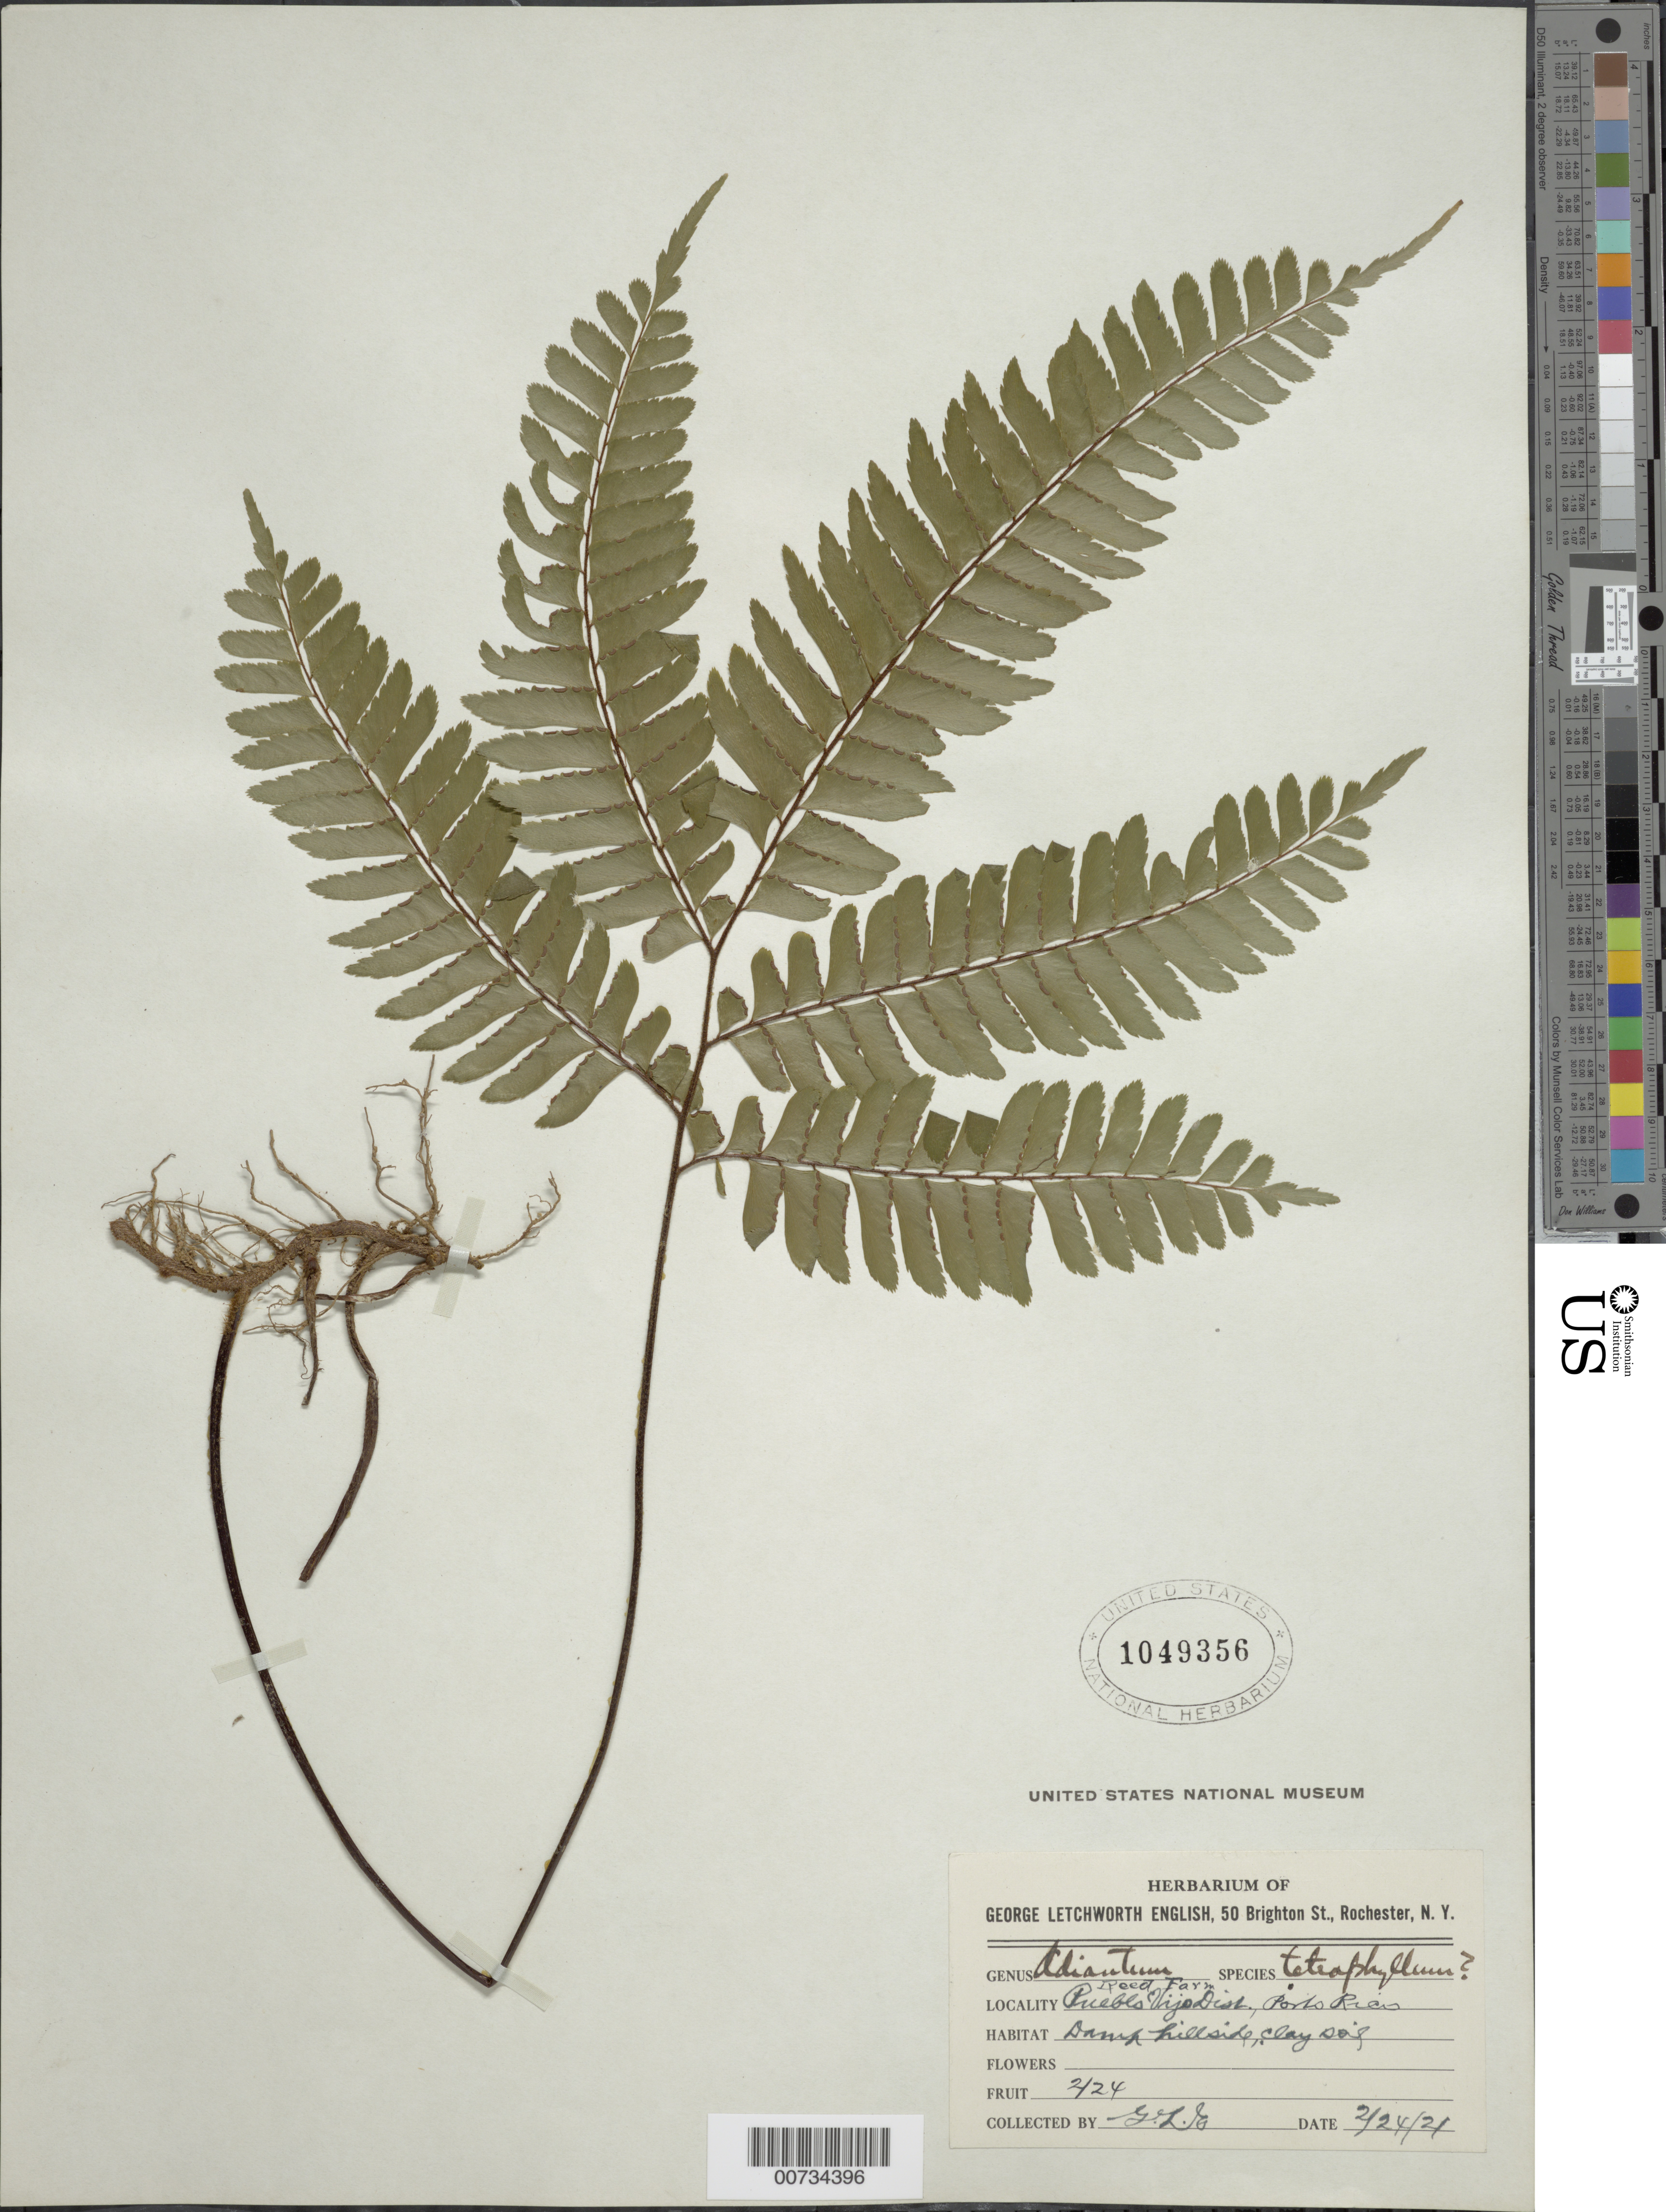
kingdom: Plantae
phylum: Tracheophyta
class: Polypodiopsida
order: Polypodiales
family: Pteridaceae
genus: Adiantum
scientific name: Adiantum tetraphyllum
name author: Humb. & Bonpl. ex Willd.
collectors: G. English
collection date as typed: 24 Feb 1921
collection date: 1921-02-24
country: Puerto Rico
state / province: Guaynabo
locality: Pueblo Viejo, Reed farm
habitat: Damp hillside, clay soil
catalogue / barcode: US 1049356